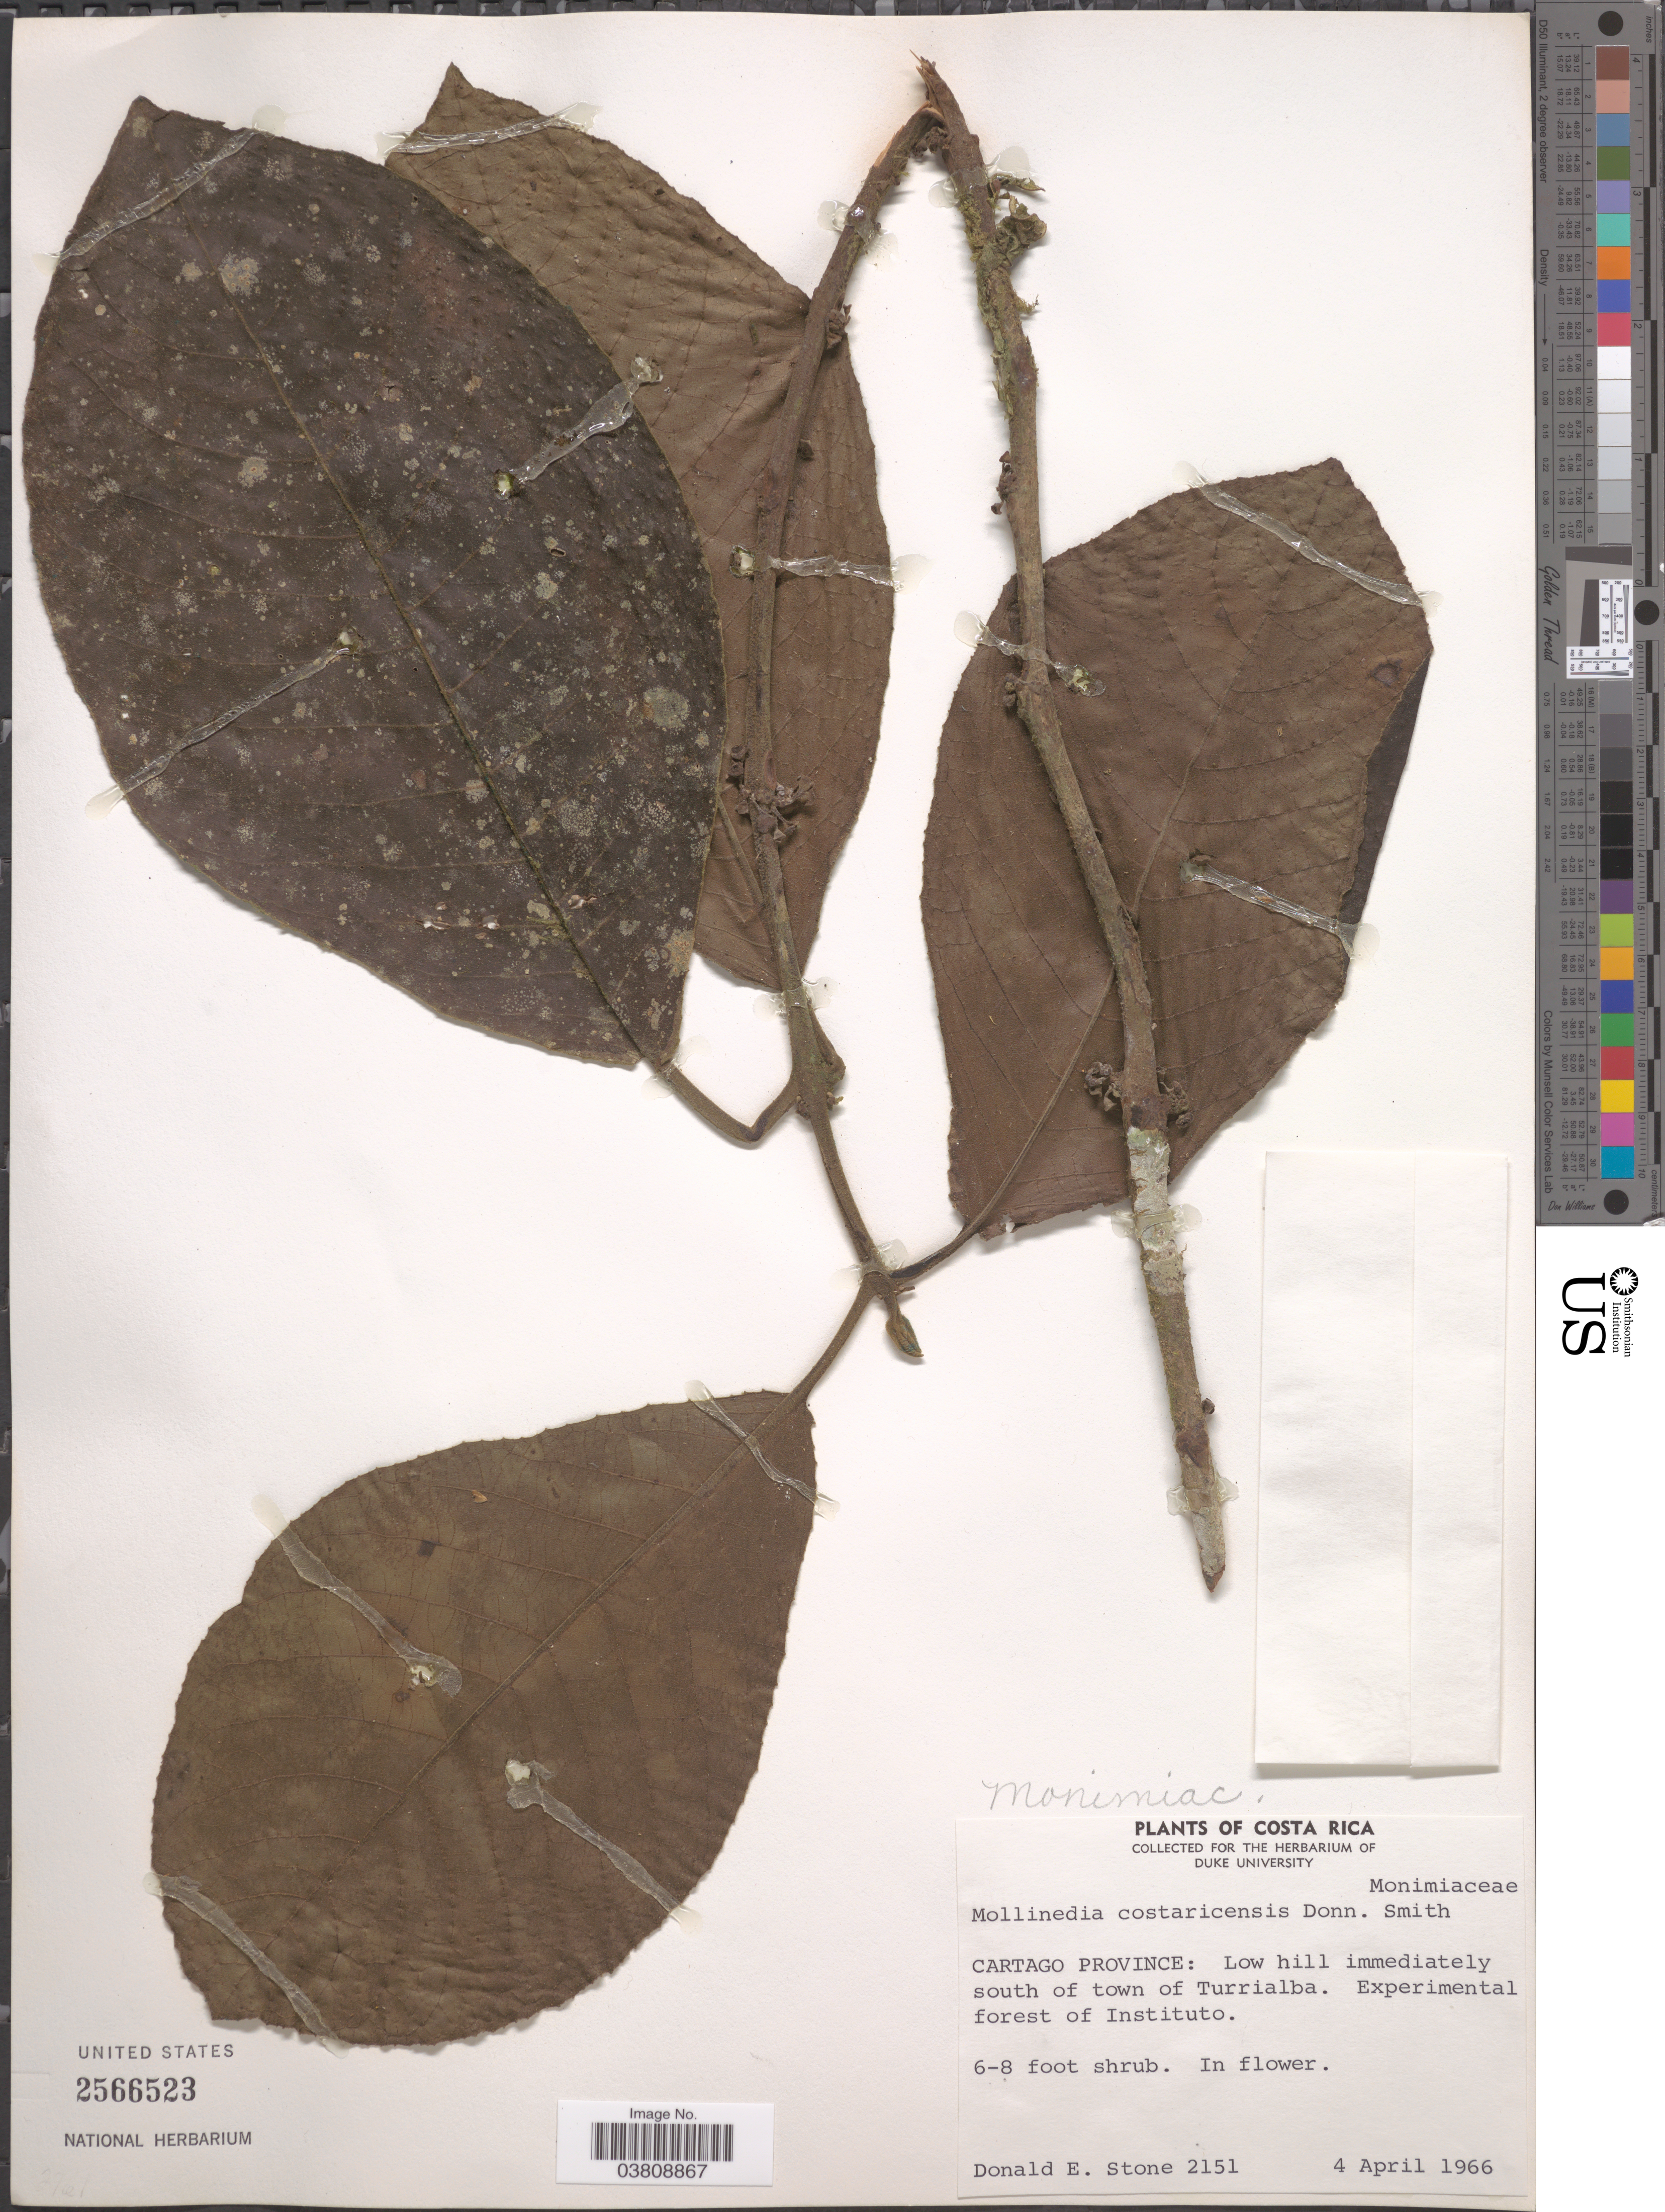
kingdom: Plantae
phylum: Tracheophyta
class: Magnoliopsida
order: Laurales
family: Monimiaceae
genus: Mollinedia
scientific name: Mollinedia costaricensis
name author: Donn. Sm.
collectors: D. E. Stone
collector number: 2151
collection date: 1966-04-04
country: Costa Rica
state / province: Cartago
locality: Low hill immediately south of town of Turrialba. Experimental forest of Instituto.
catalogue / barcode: US 2566523